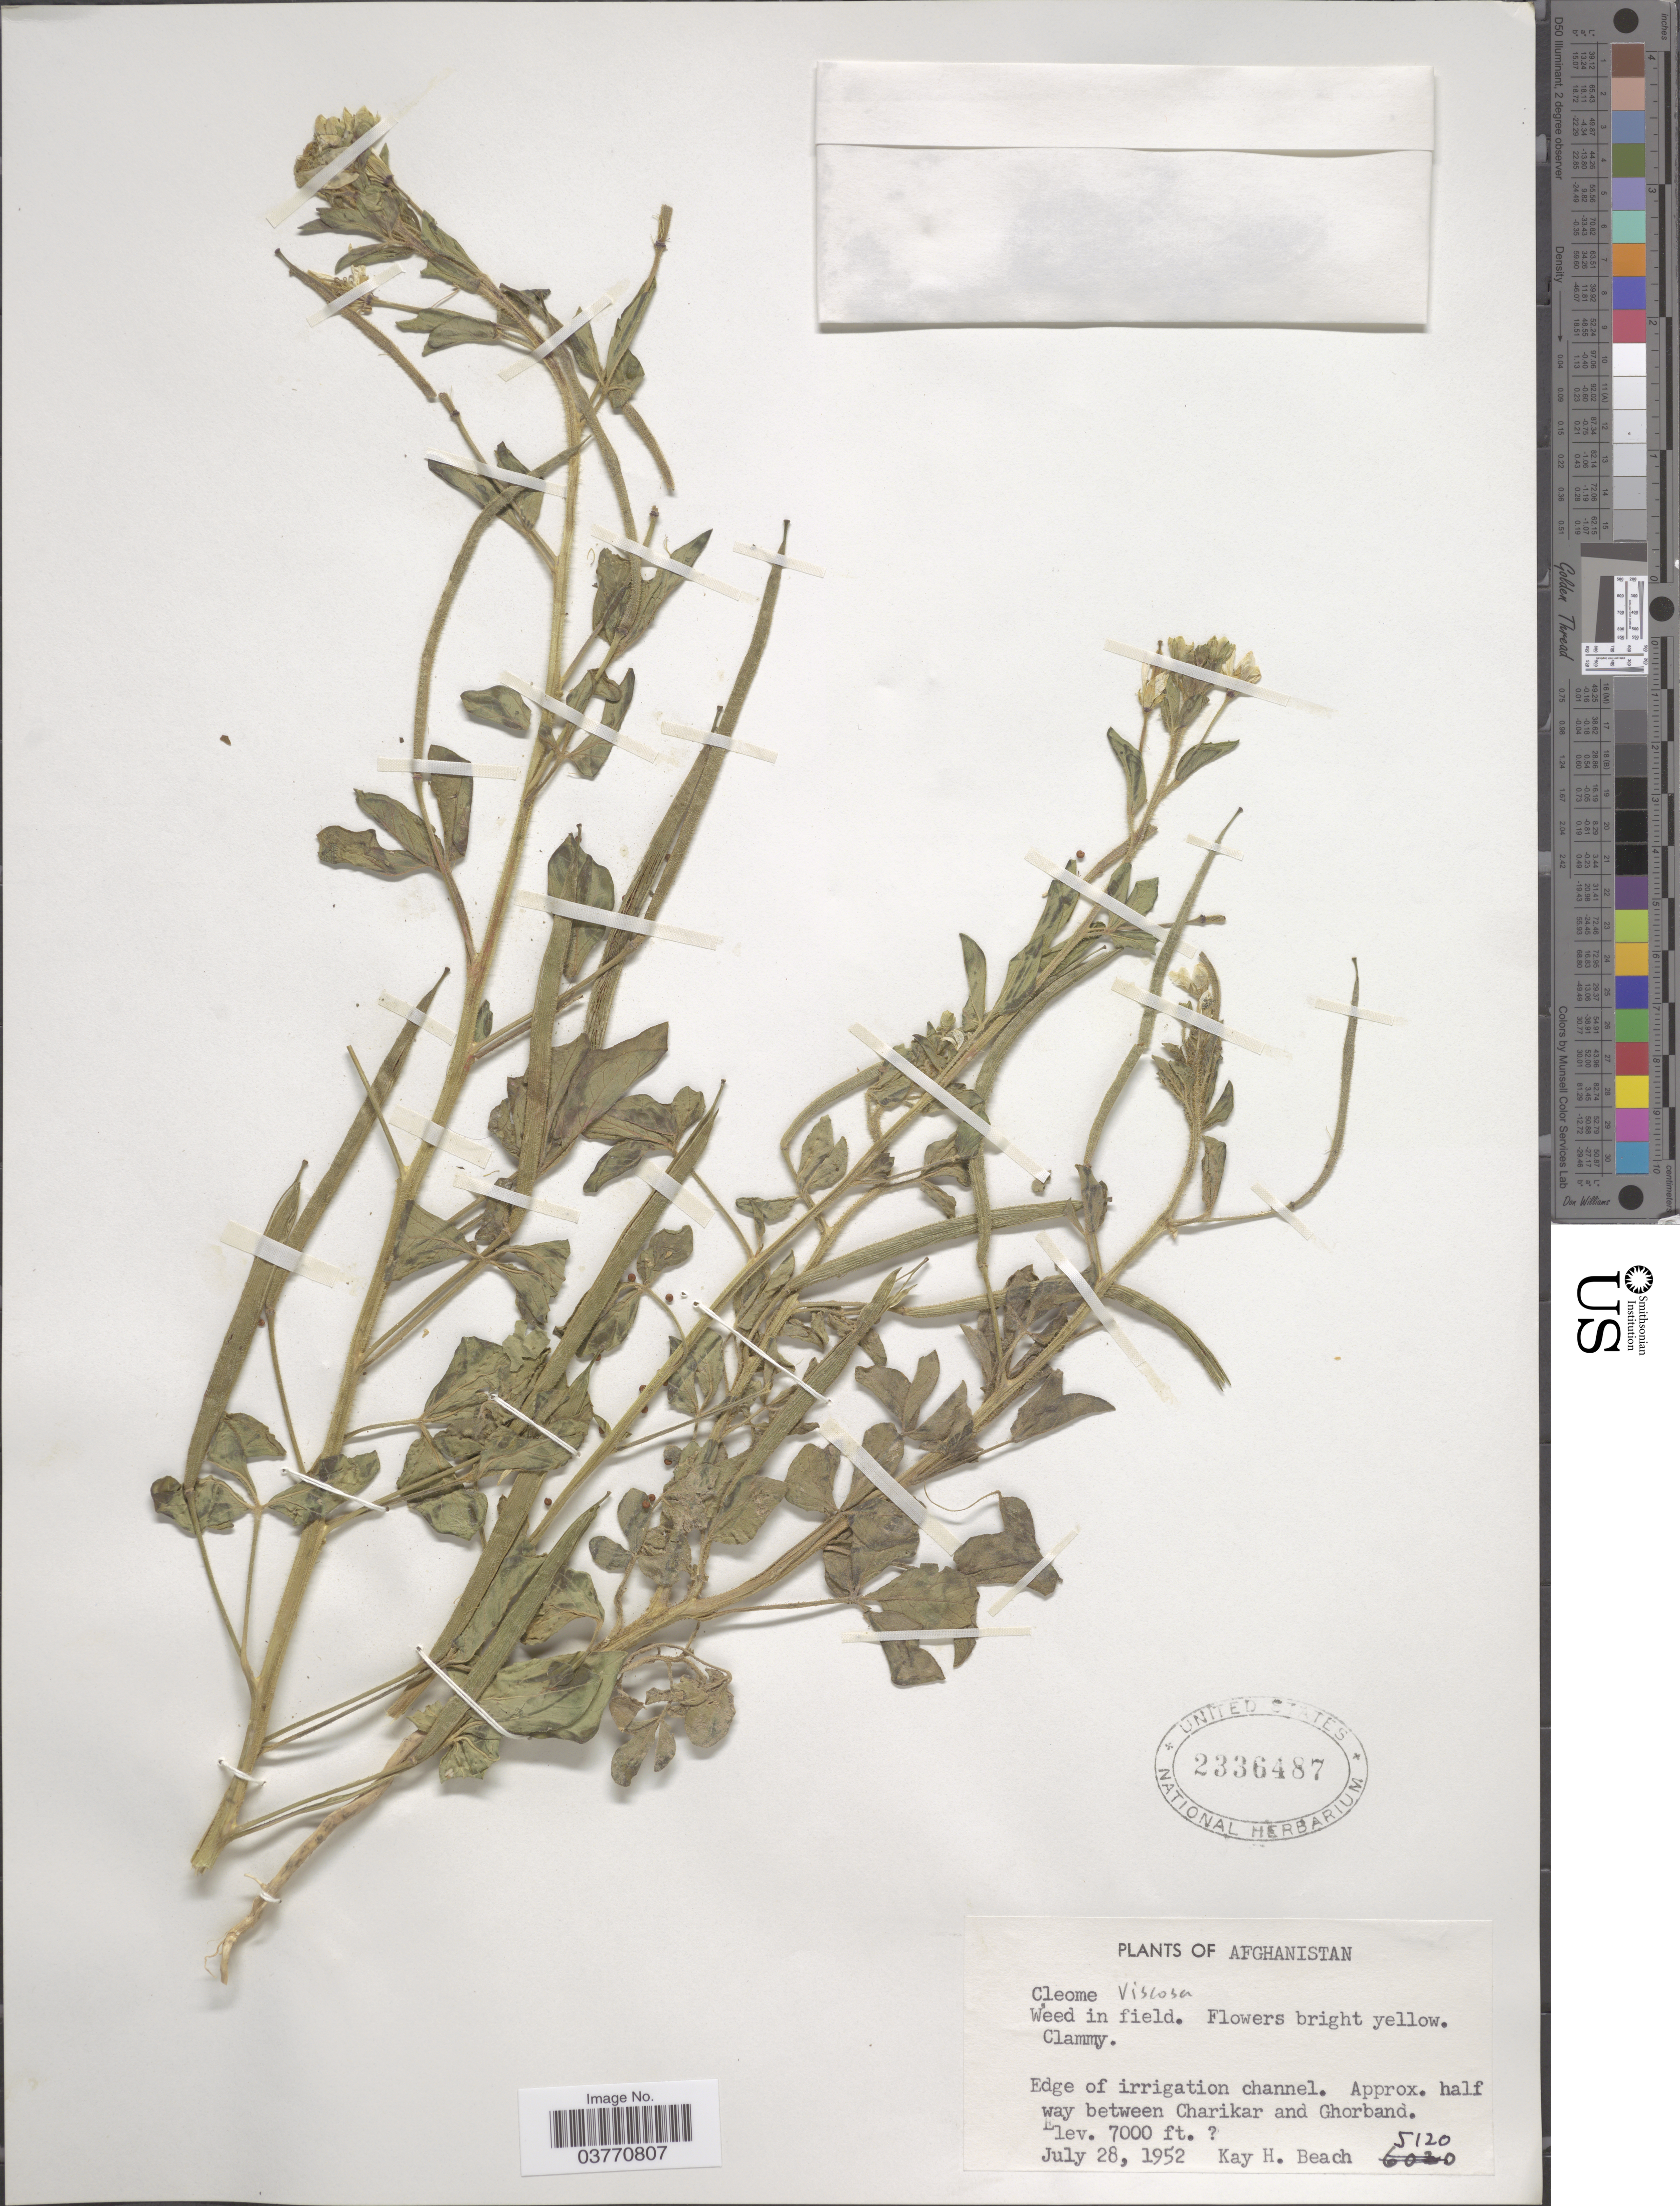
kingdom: Plantae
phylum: Tracheophyta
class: Magnoliopsida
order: Brassicales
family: Cleomaceae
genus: Arivela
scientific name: Arivela viscosa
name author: (L.) Raf.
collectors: K. H. Beach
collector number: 5120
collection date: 1952-07-28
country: Afghanistan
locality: Approx. half way between Charikar and Ghorband.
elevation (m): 2134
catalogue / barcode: US 2336487